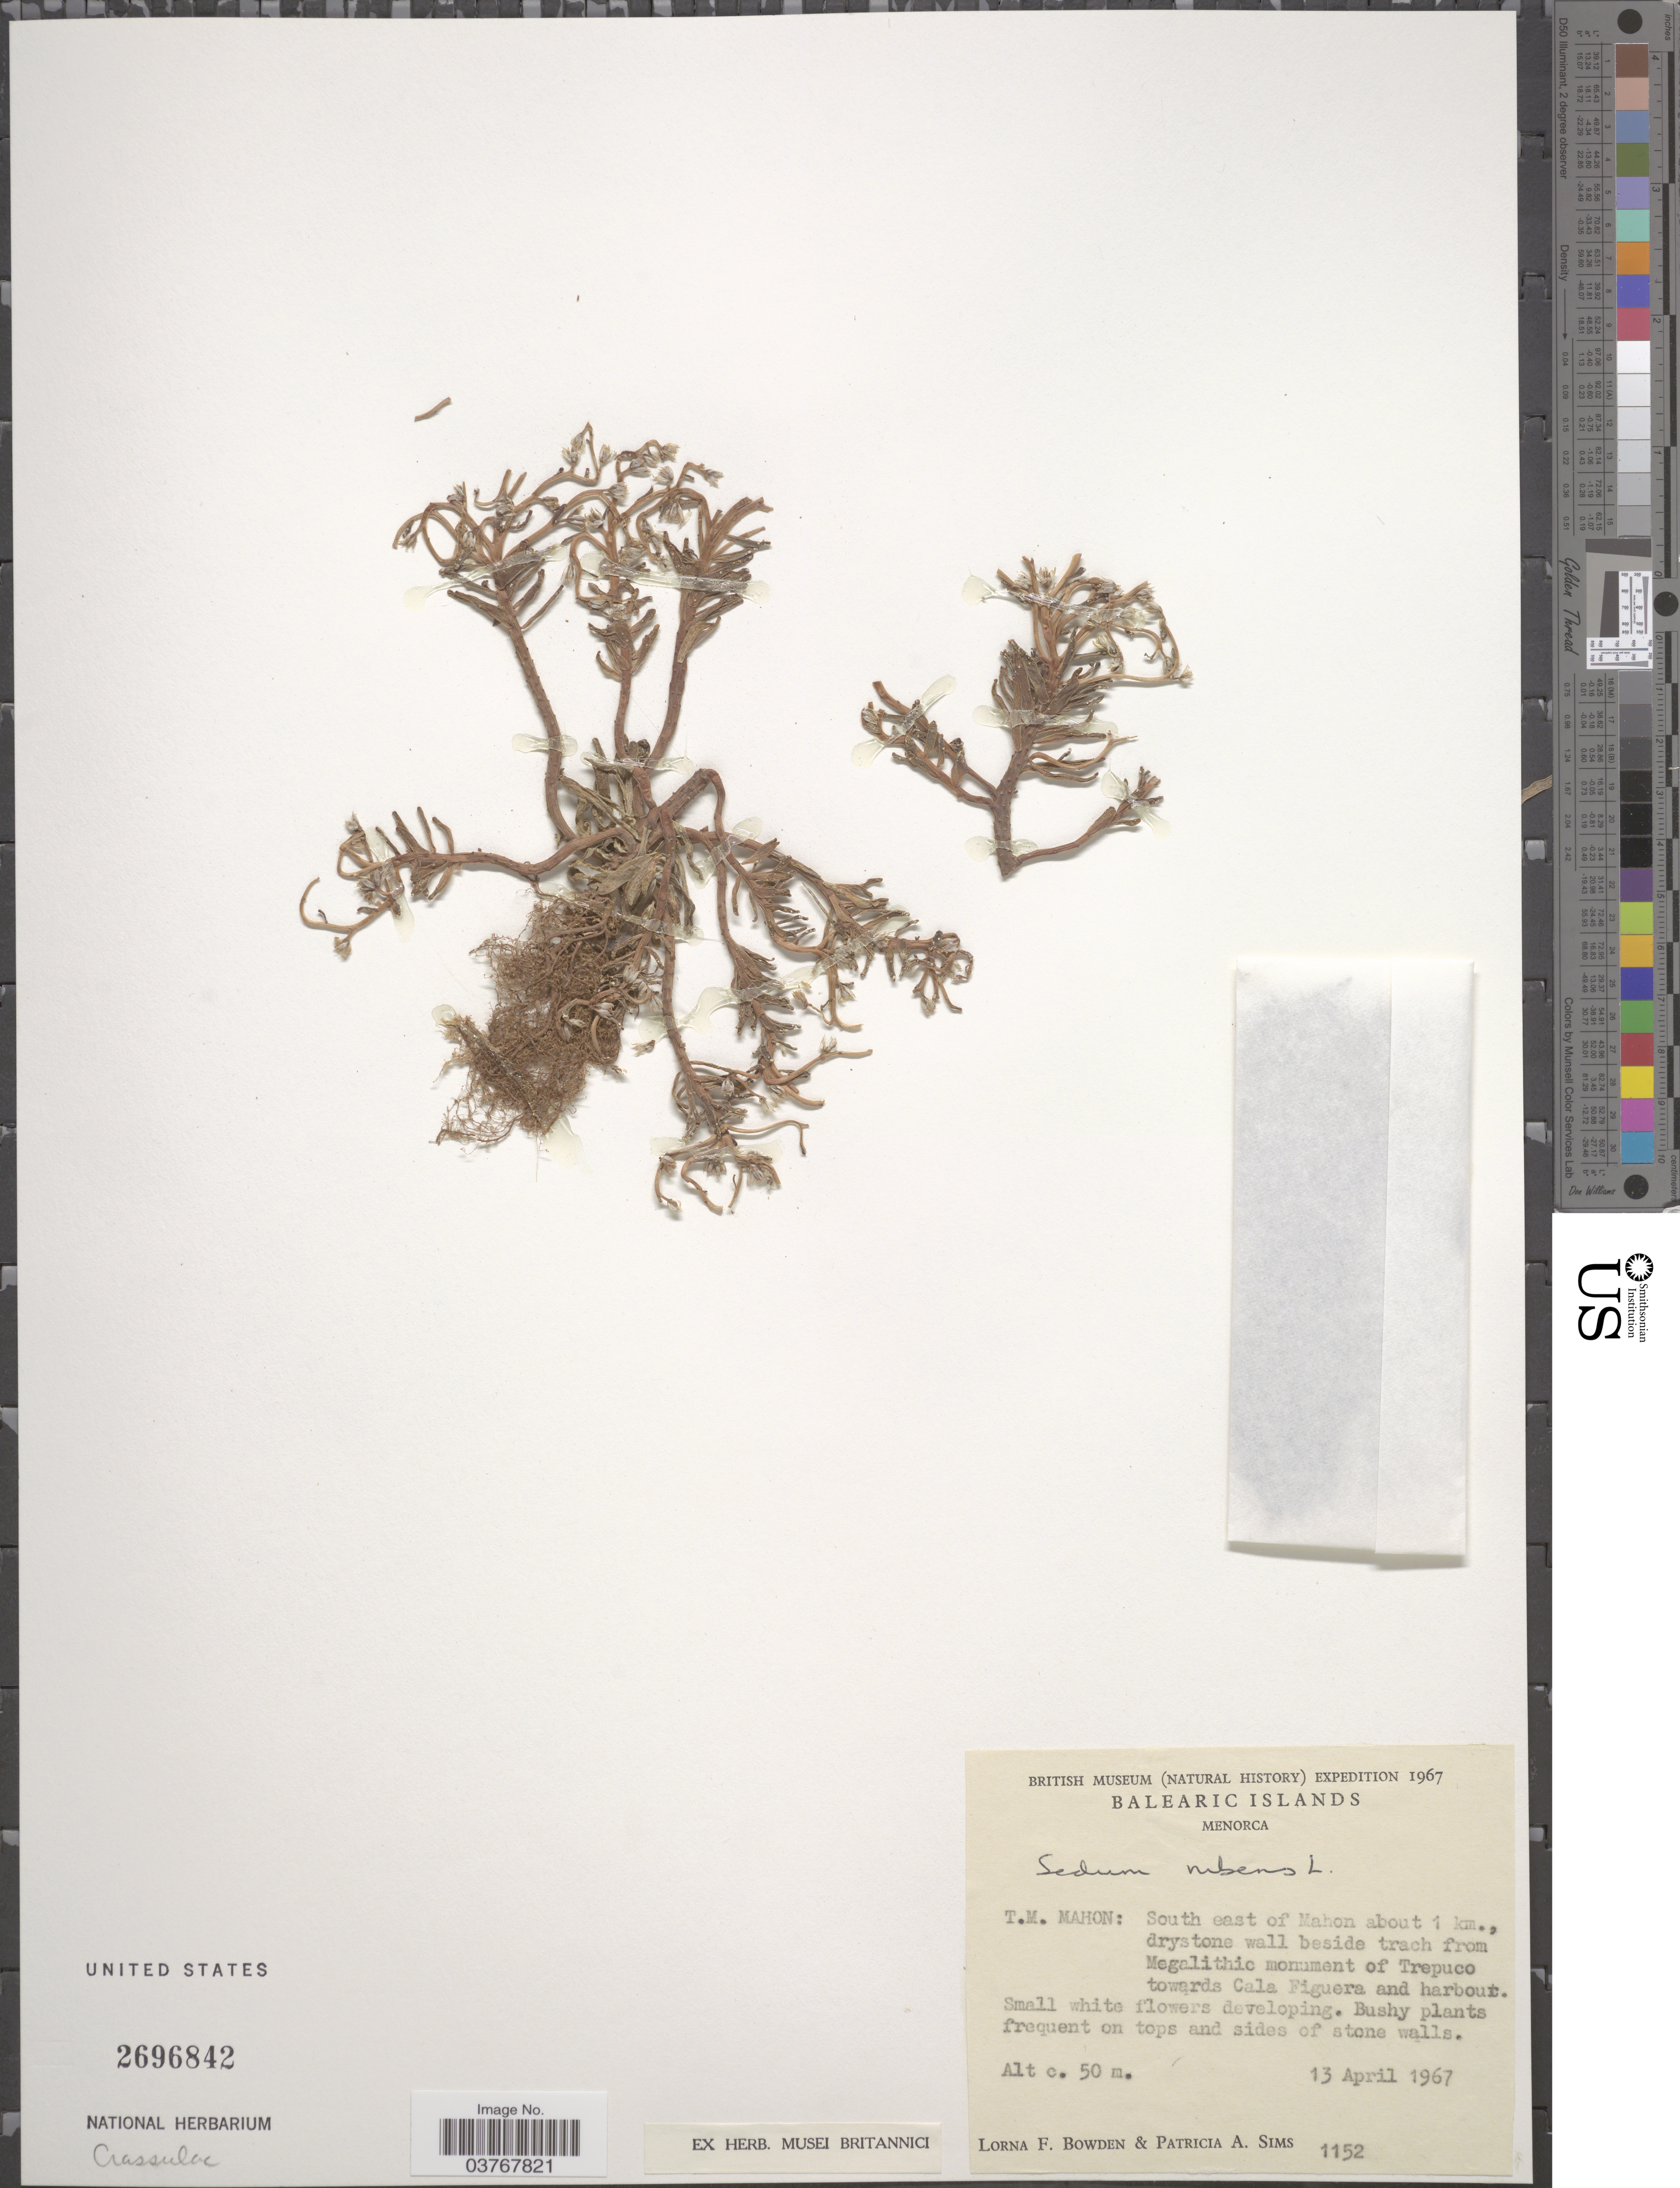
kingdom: Plantae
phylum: Tracheophyta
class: Magnoliopsida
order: Saxifragales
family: Crassulaceae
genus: Sedum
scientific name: Sedum rubens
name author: L.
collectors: L. F. Bowden & P. A. Sims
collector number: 1152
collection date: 1967-04-13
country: Spain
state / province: Islas Baleares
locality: Balearic Islands. Menorca. T.M. Mahon: South east of Mahon about 1 km., drystone wall beside trach from Megalithic monument of Trepuco towards Cala Figuera and harbout.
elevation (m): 50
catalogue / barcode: US 2696842